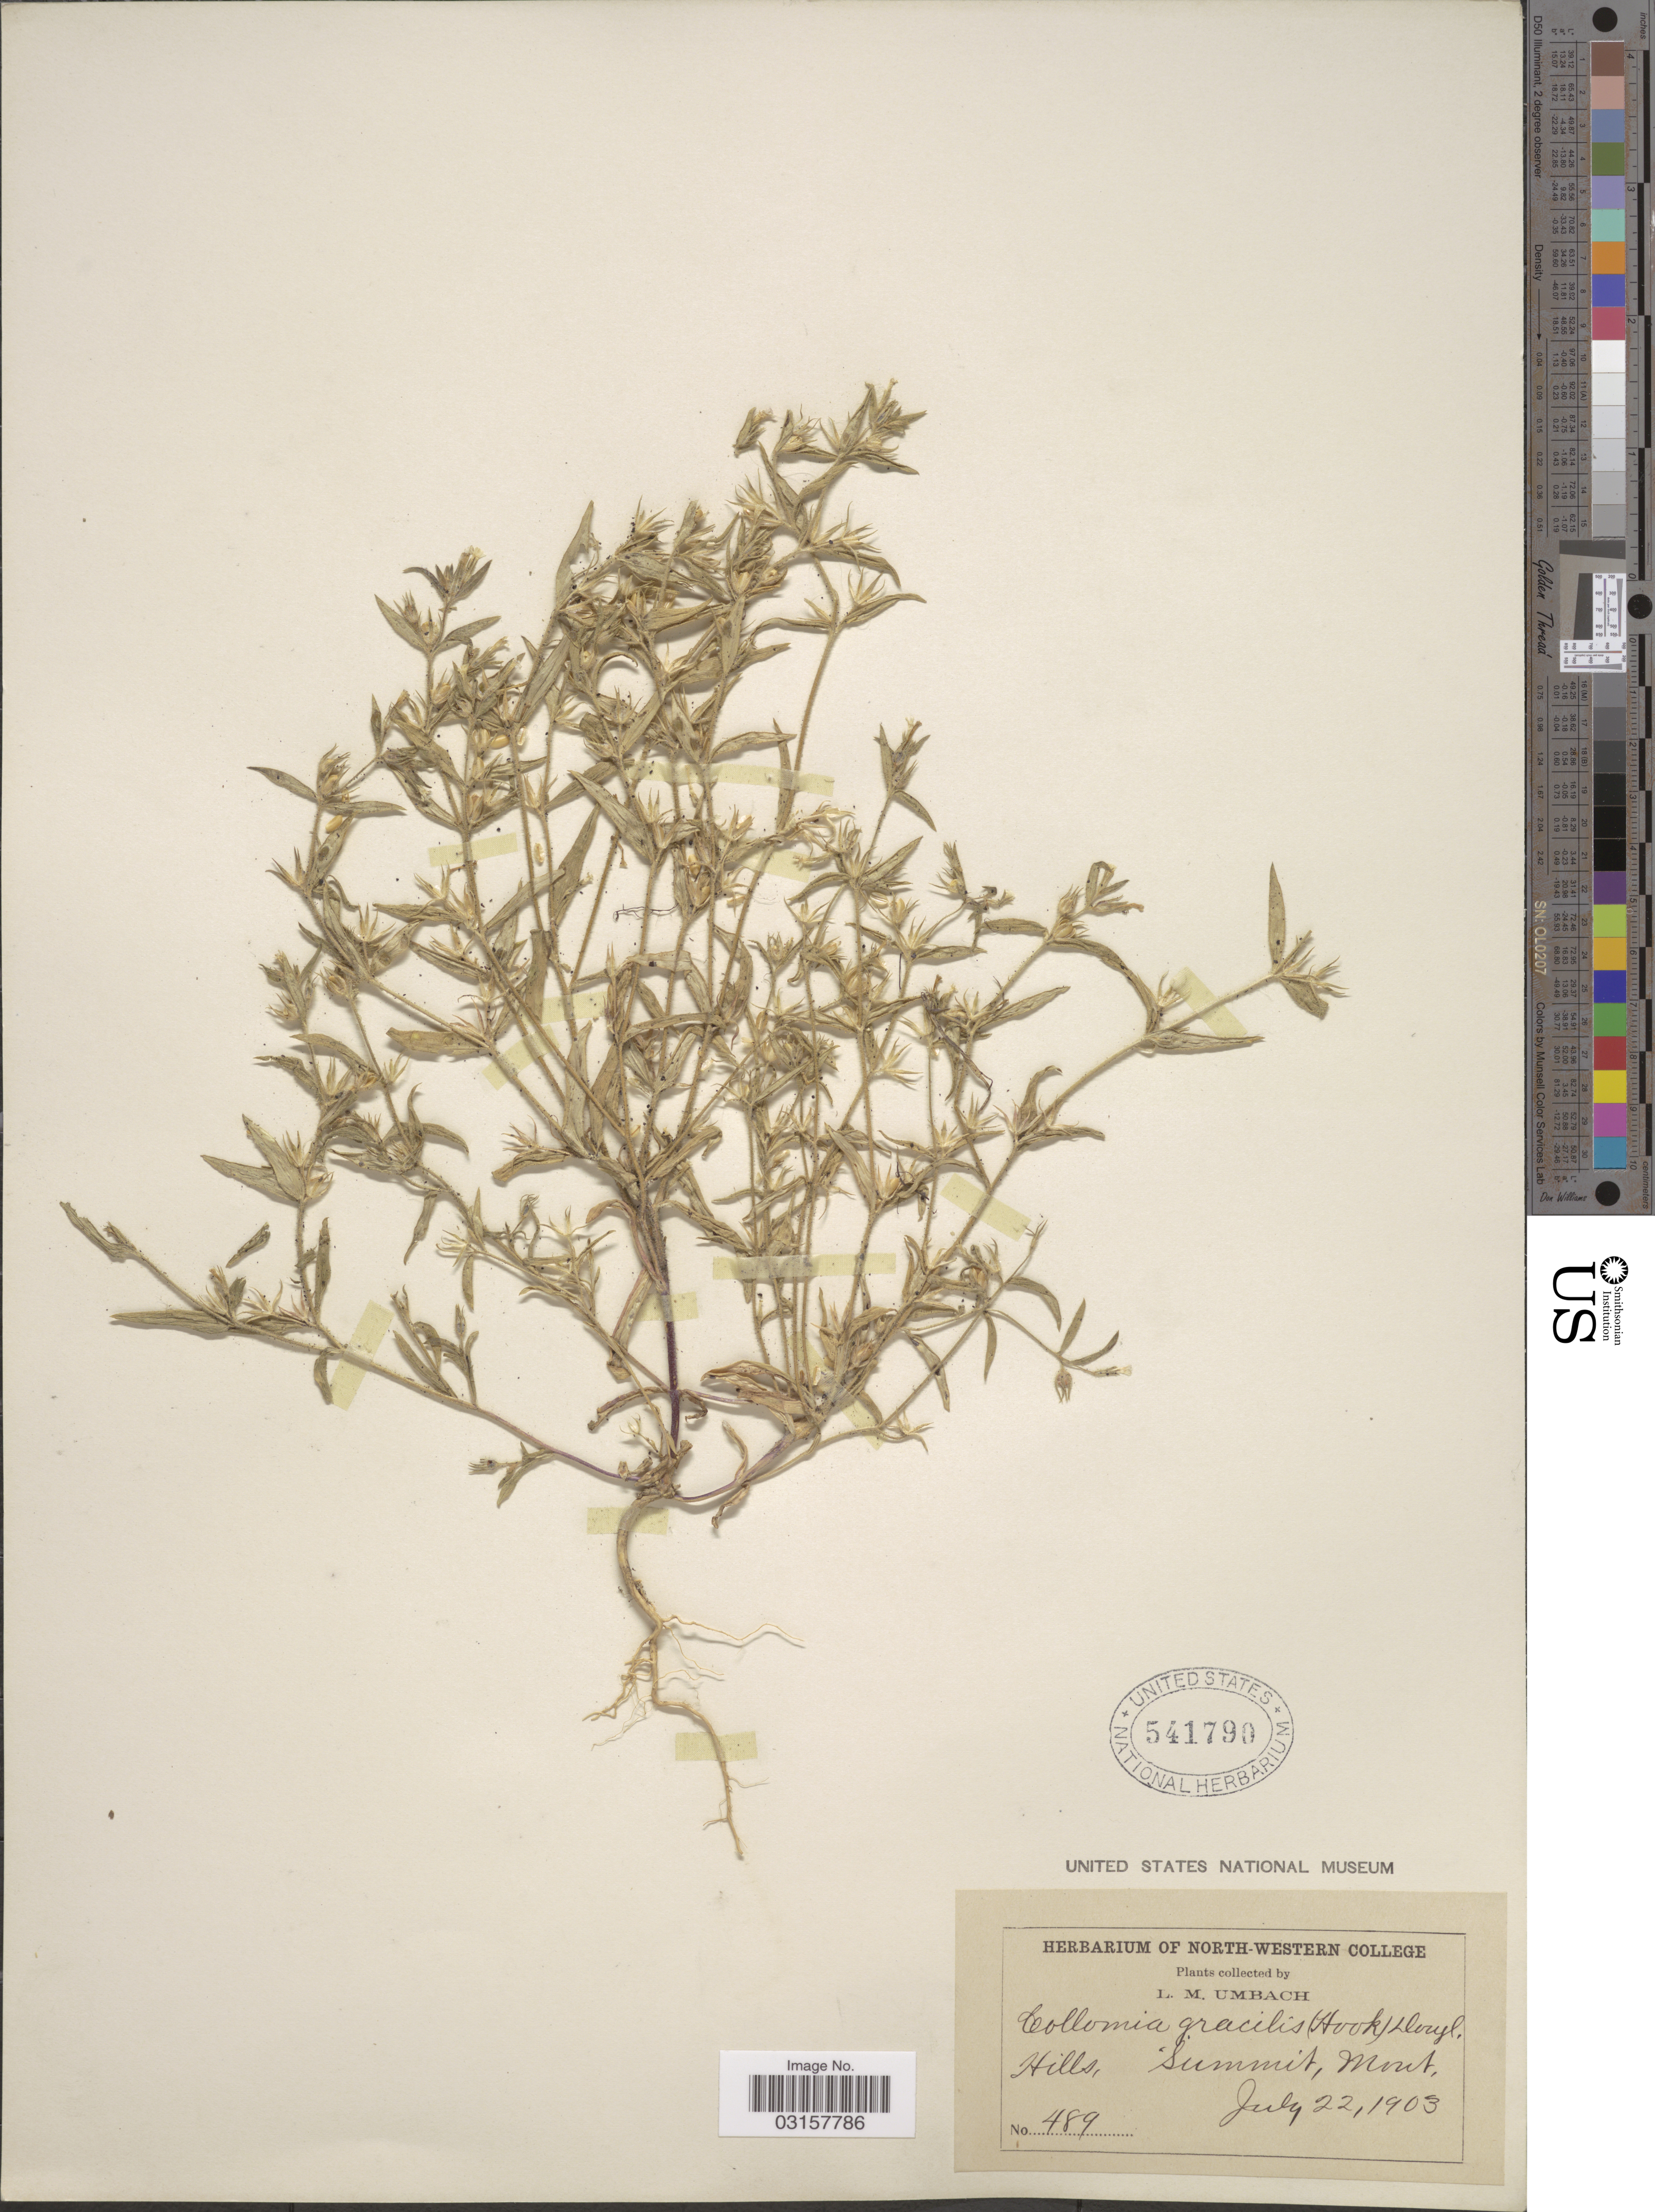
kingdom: Plantae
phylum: Tracheophyta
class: Magnoliopsida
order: Ericales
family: Polemoniaceae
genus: Microsteris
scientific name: Microsteris gracilis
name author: (Hook.) Greene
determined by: (US) Smithsonian Institution - National Museum of Natural History - Department of Botany (UNITED STATES)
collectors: L. M. Umbach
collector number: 489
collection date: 1903-07-22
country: United States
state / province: Montana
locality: Hills, Summit.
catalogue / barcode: US 541790